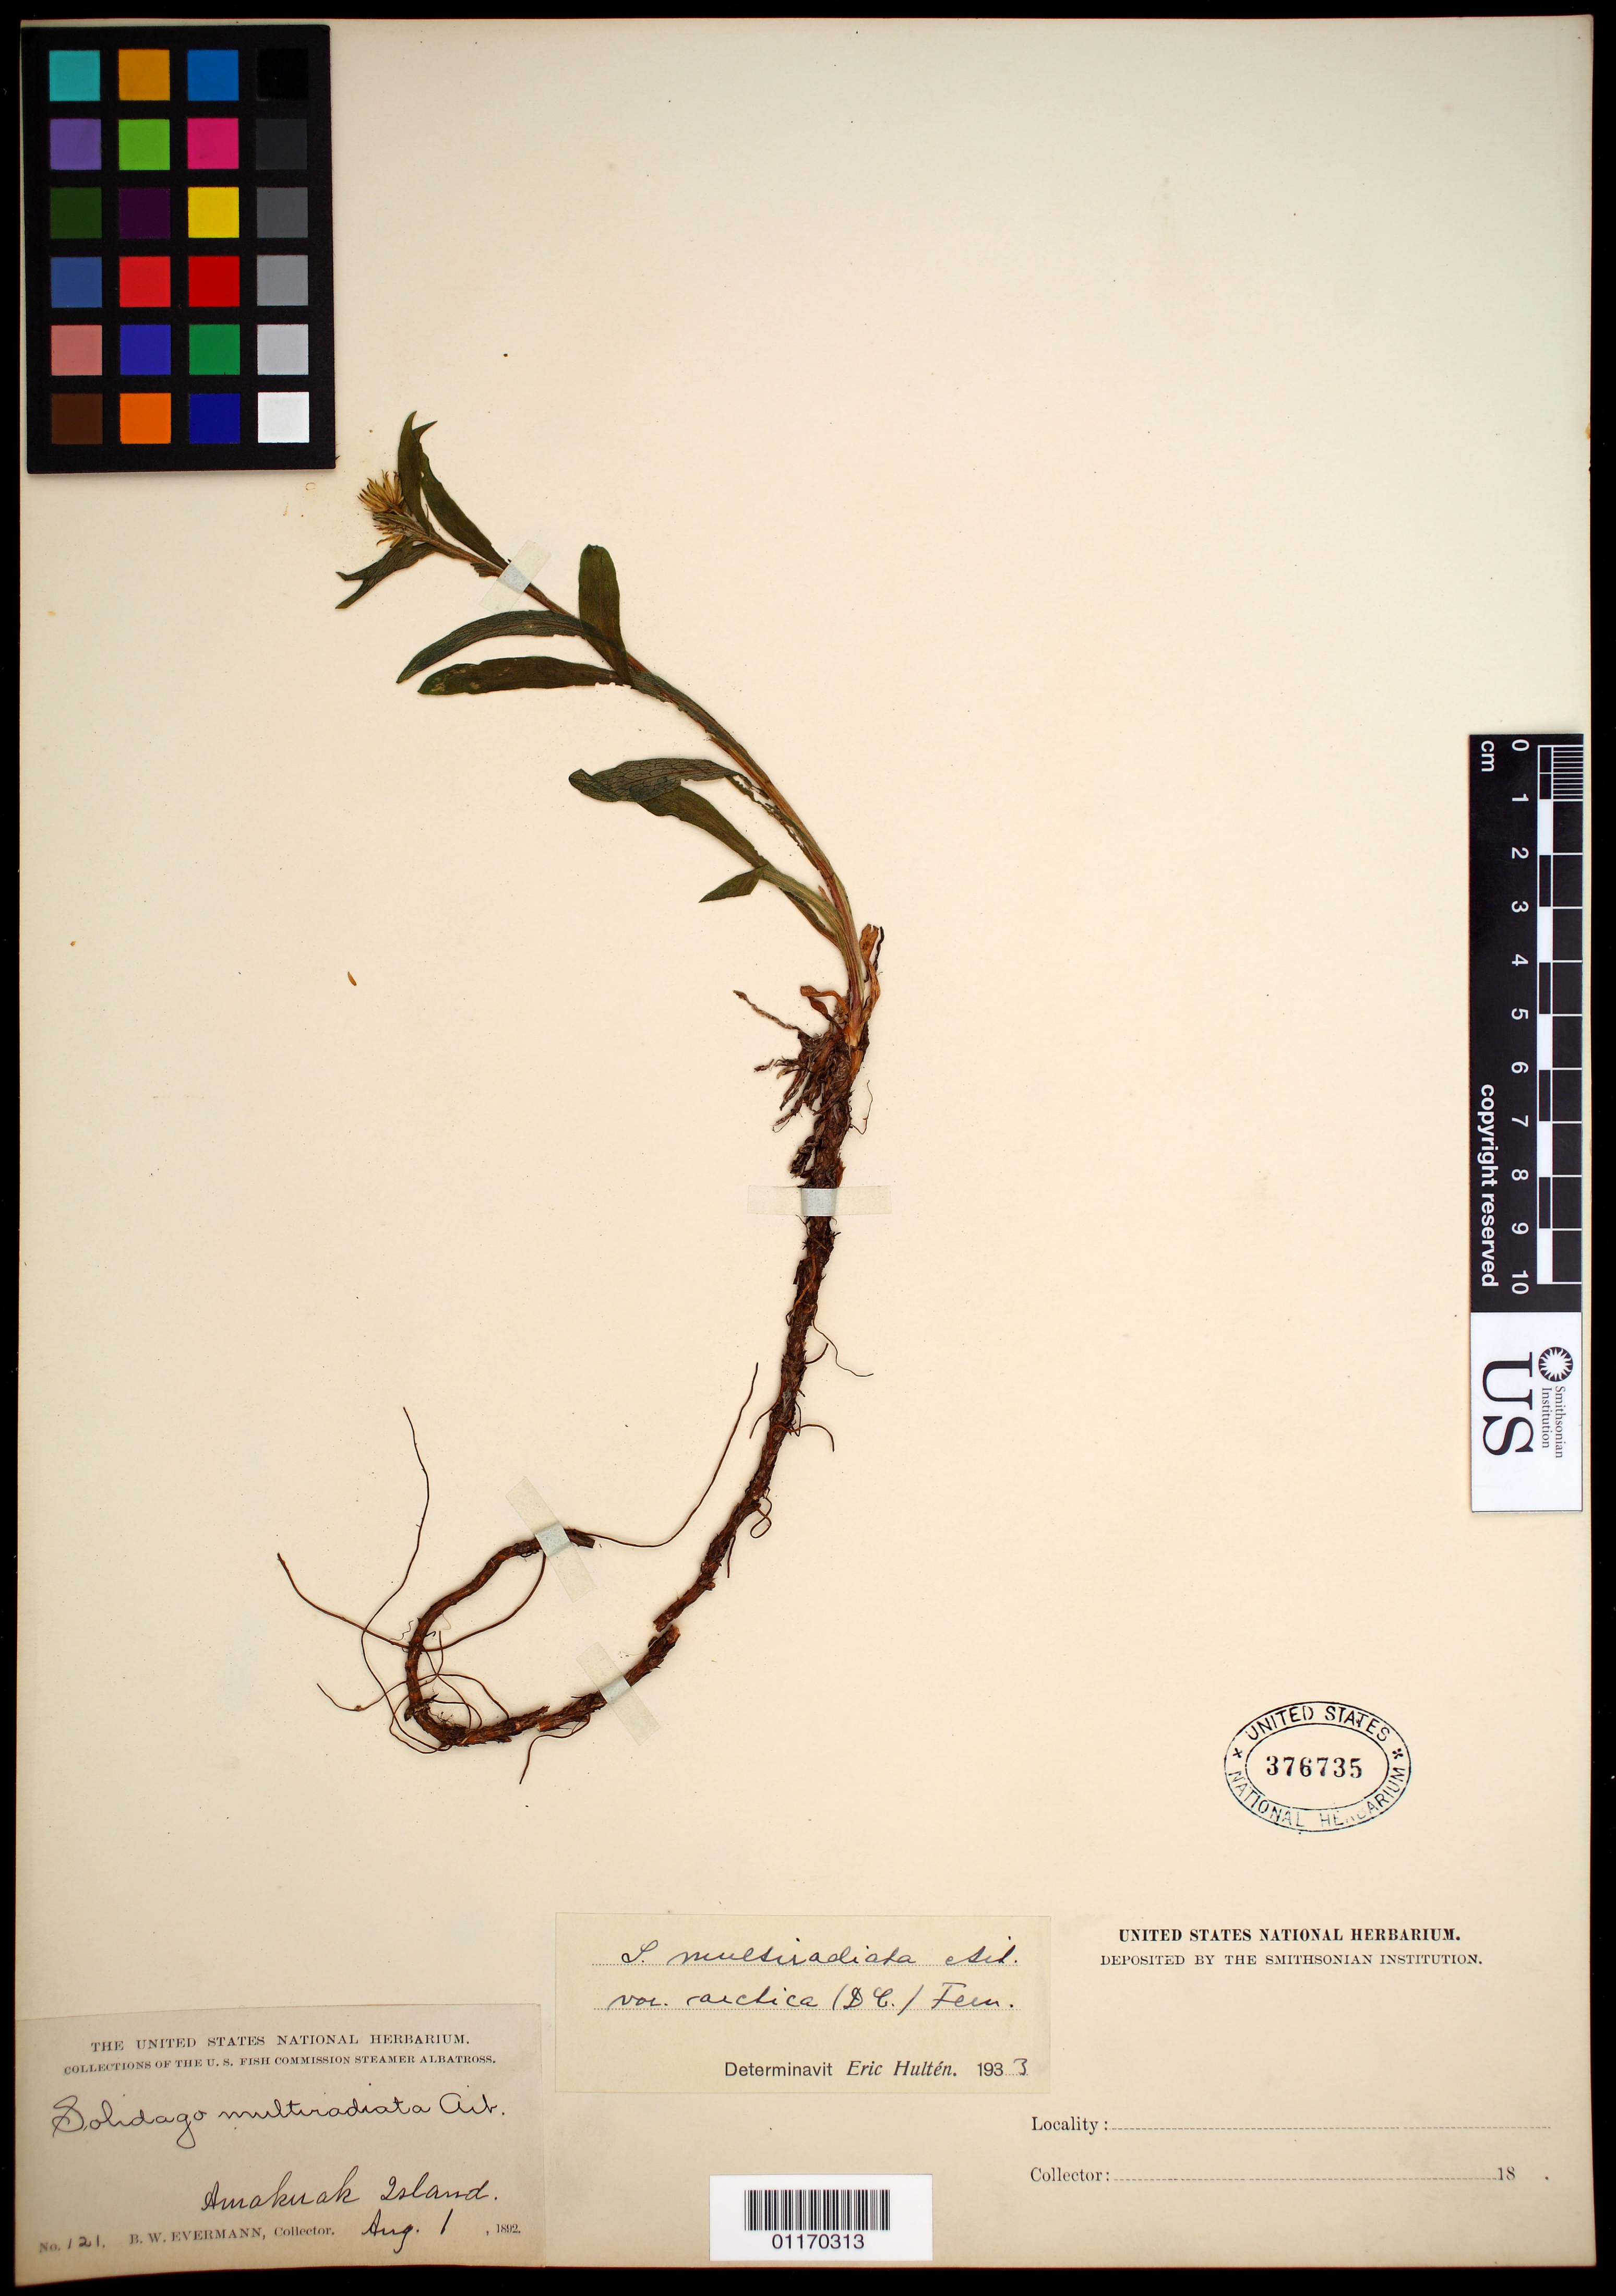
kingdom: Plantae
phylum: Tracheophyta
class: Magnoliopsida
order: Asterales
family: Asteraceae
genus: Solidago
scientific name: Solidago multiradiata var. arctica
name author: (DC.) Fernald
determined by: Hultén, [O.] Eric G.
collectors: B. W. Evermann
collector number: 121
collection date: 1892-08-01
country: United States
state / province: Alaska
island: Amakuak Island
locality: Amakuak Island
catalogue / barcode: US 376735